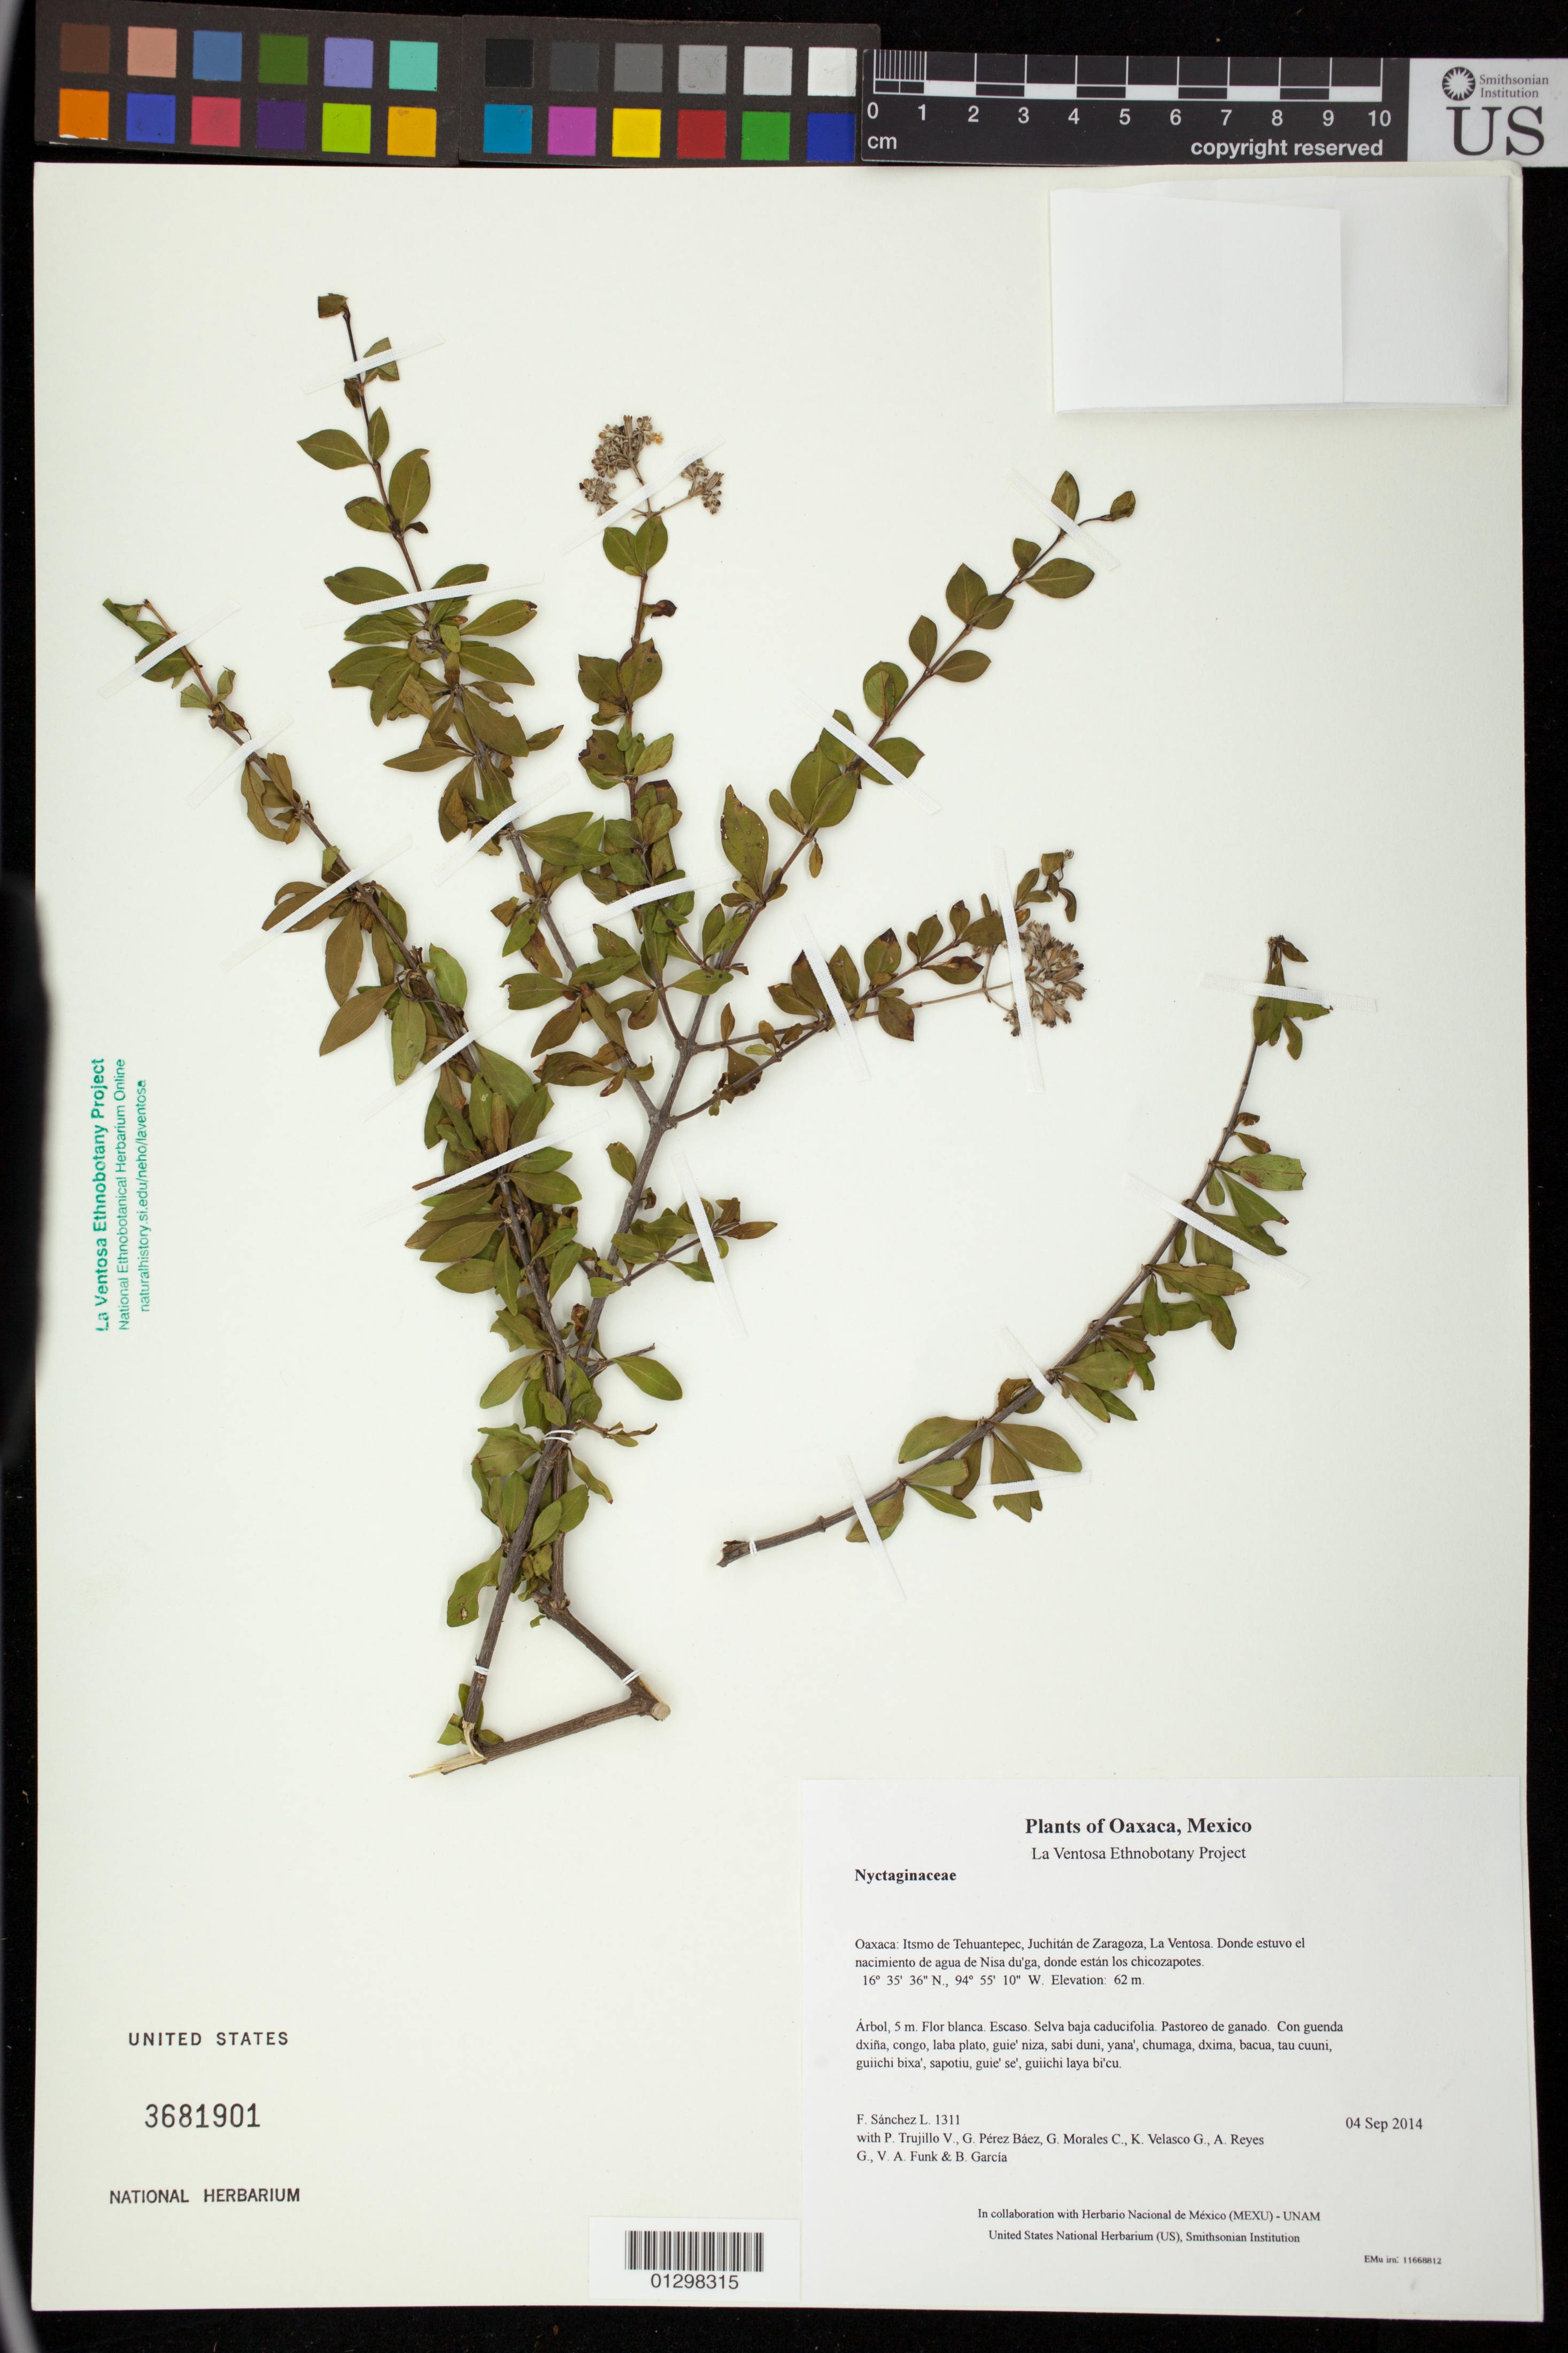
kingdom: Plantae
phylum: Tracheophyta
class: Magnoliopsida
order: Gentianales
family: Rubiaceae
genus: Machaonia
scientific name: Machaonia martinezorum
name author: Lorence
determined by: Torres Montufar, J. A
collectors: F. Sánchez L., P. Trujillo V., G. Pérez Báez, G. Morales C., K. Velasco G., A. Reyes G., V. Funk & B. García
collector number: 1311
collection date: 2014-09-04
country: Mexico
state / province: Oaxaca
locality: Itsmo de Tehuantepec, Juchitán de Zaragoza, La Ventosa. Donde estuvo el nacimiento de agua de Nisa du'ga, donde están los chicozapotes.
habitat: Selva baja caducifolia. Pastoreo de ganado.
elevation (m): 62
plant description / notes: MEXU, SERO, US; Yaga. 5 m. Guie' naquichi'. Huaxie'.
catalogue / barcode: US 3681901